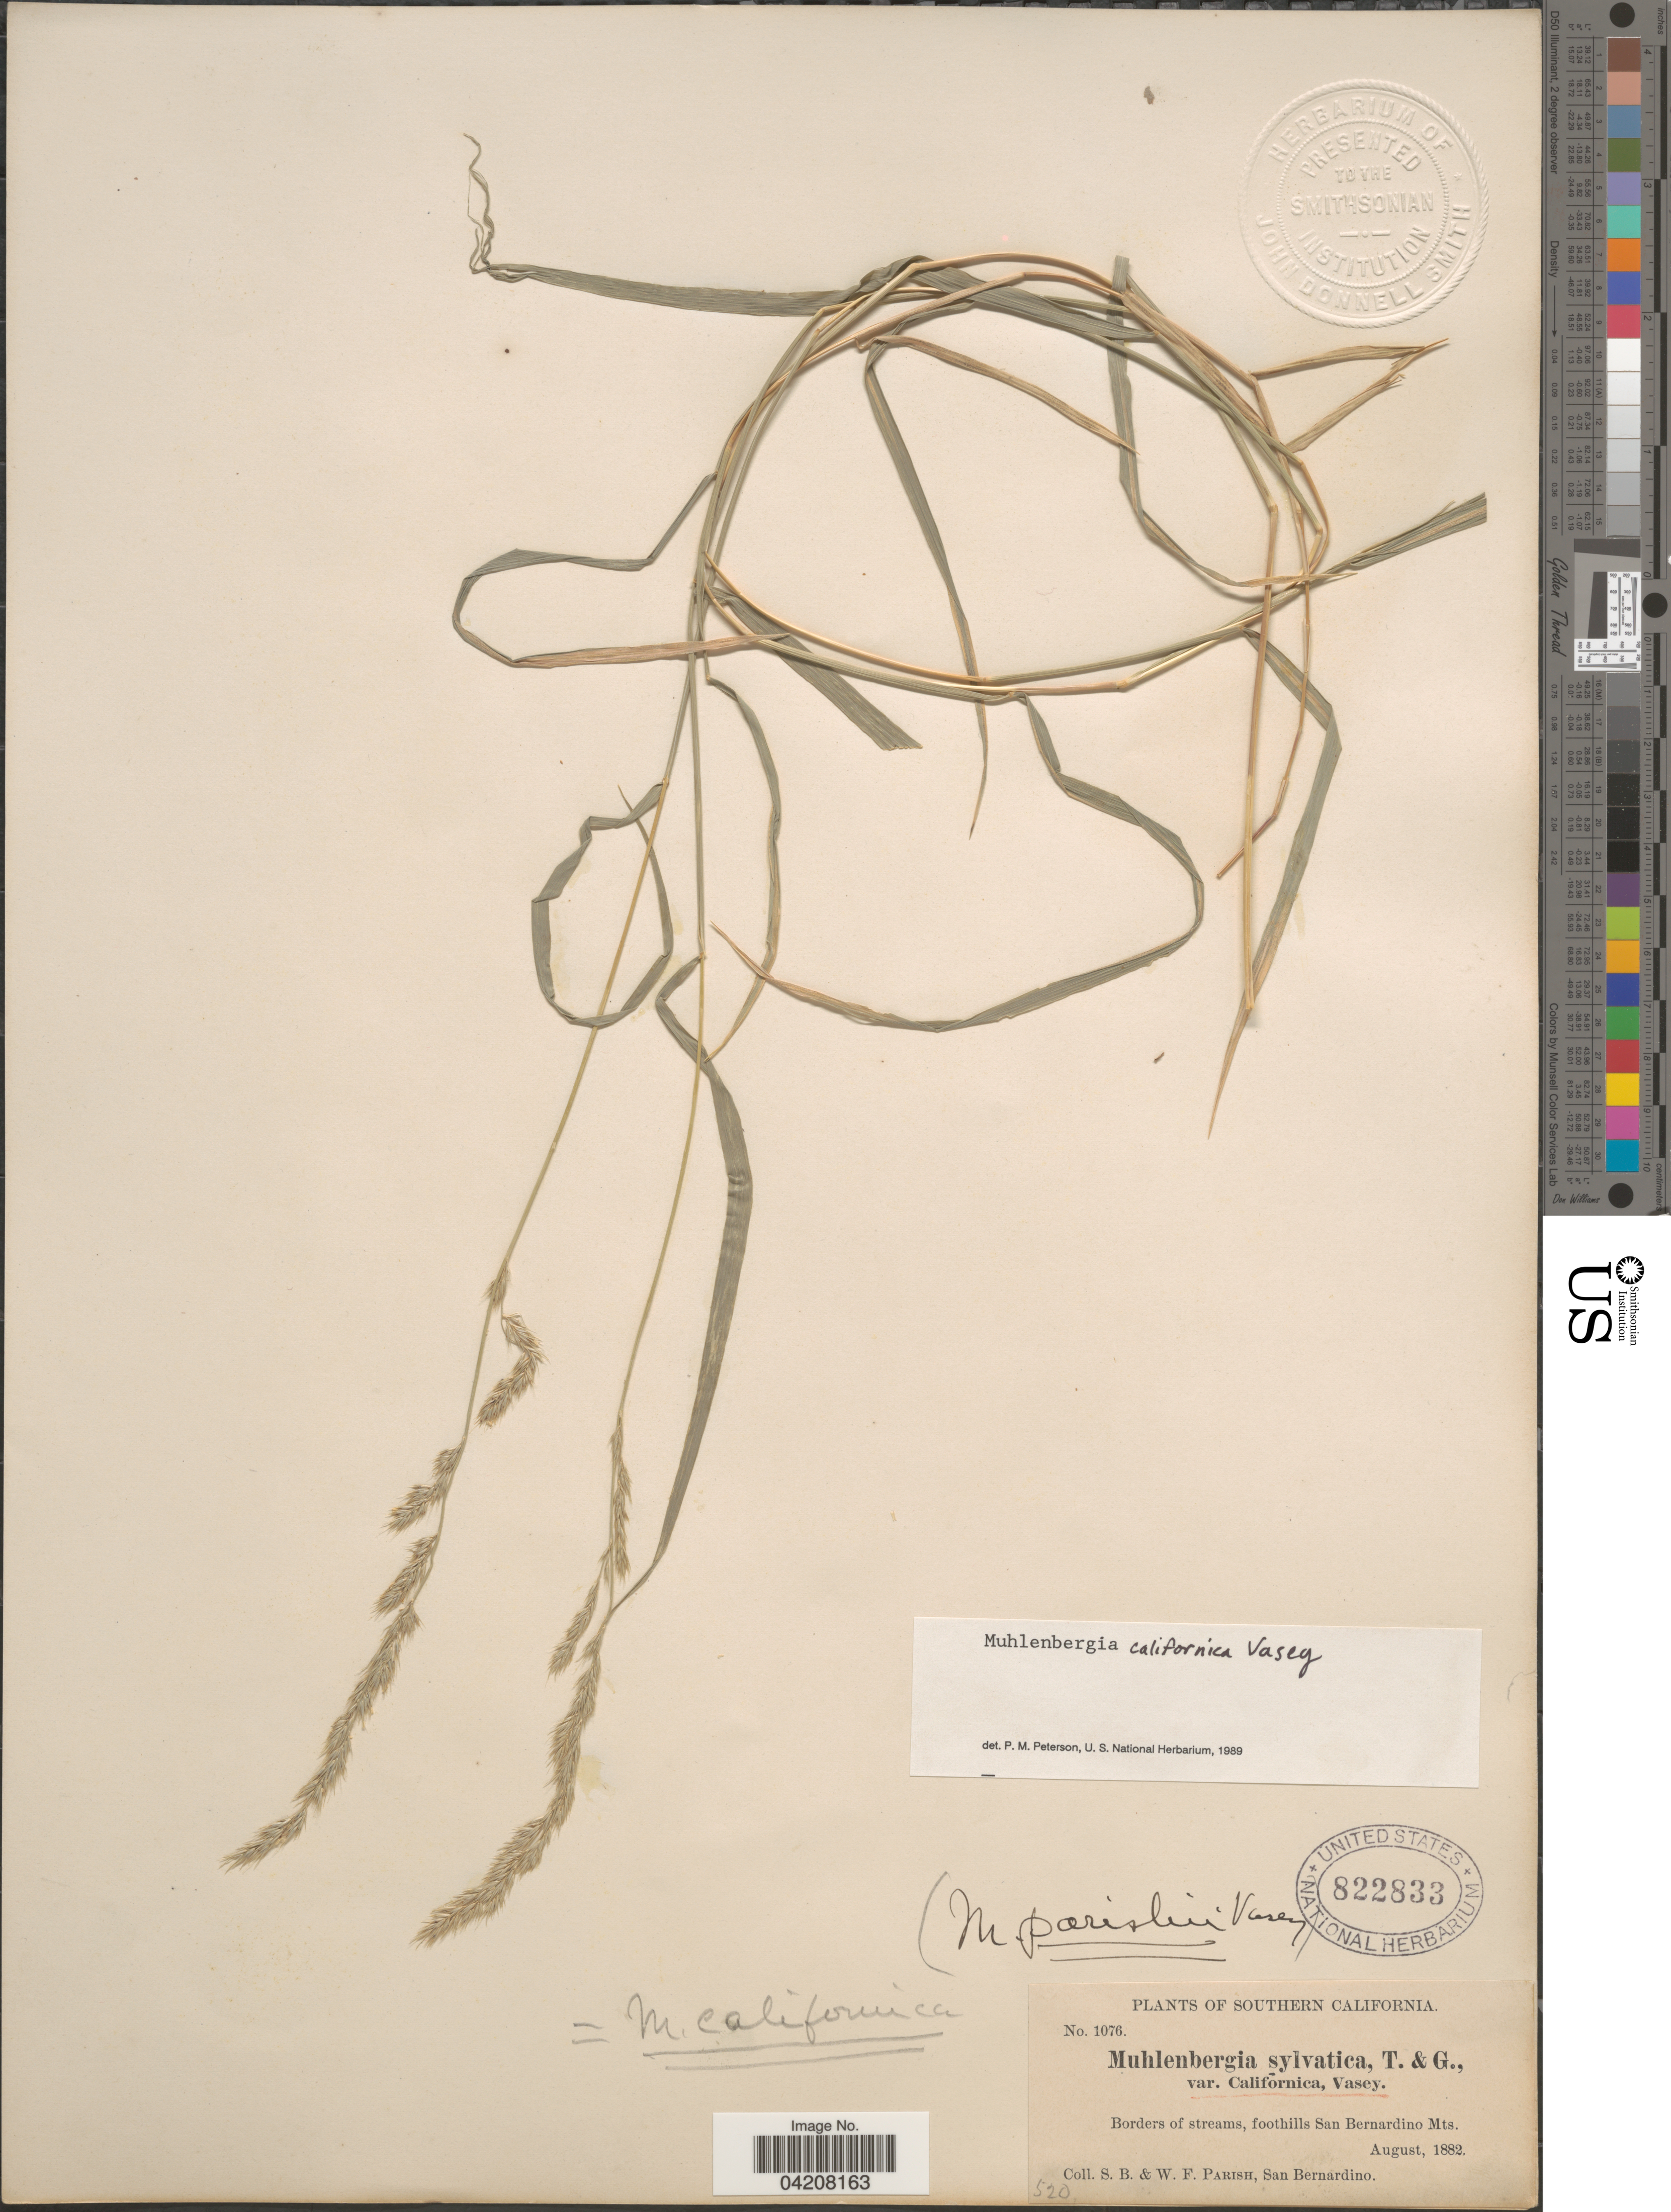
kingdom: Plantae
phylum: Tracheophyta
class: Liliopsida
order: Poales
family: Poaceae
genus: Muhlenbergia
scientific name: Muhlenbergia californica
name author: Vasey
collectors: S. B. Parish & W. F. Parish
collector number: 1076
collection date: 1882-08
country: United States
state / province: California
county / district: San Bernardino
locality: Southern California. Borders of streams, foothills San Bernardino Mts.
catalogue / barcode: US 822833